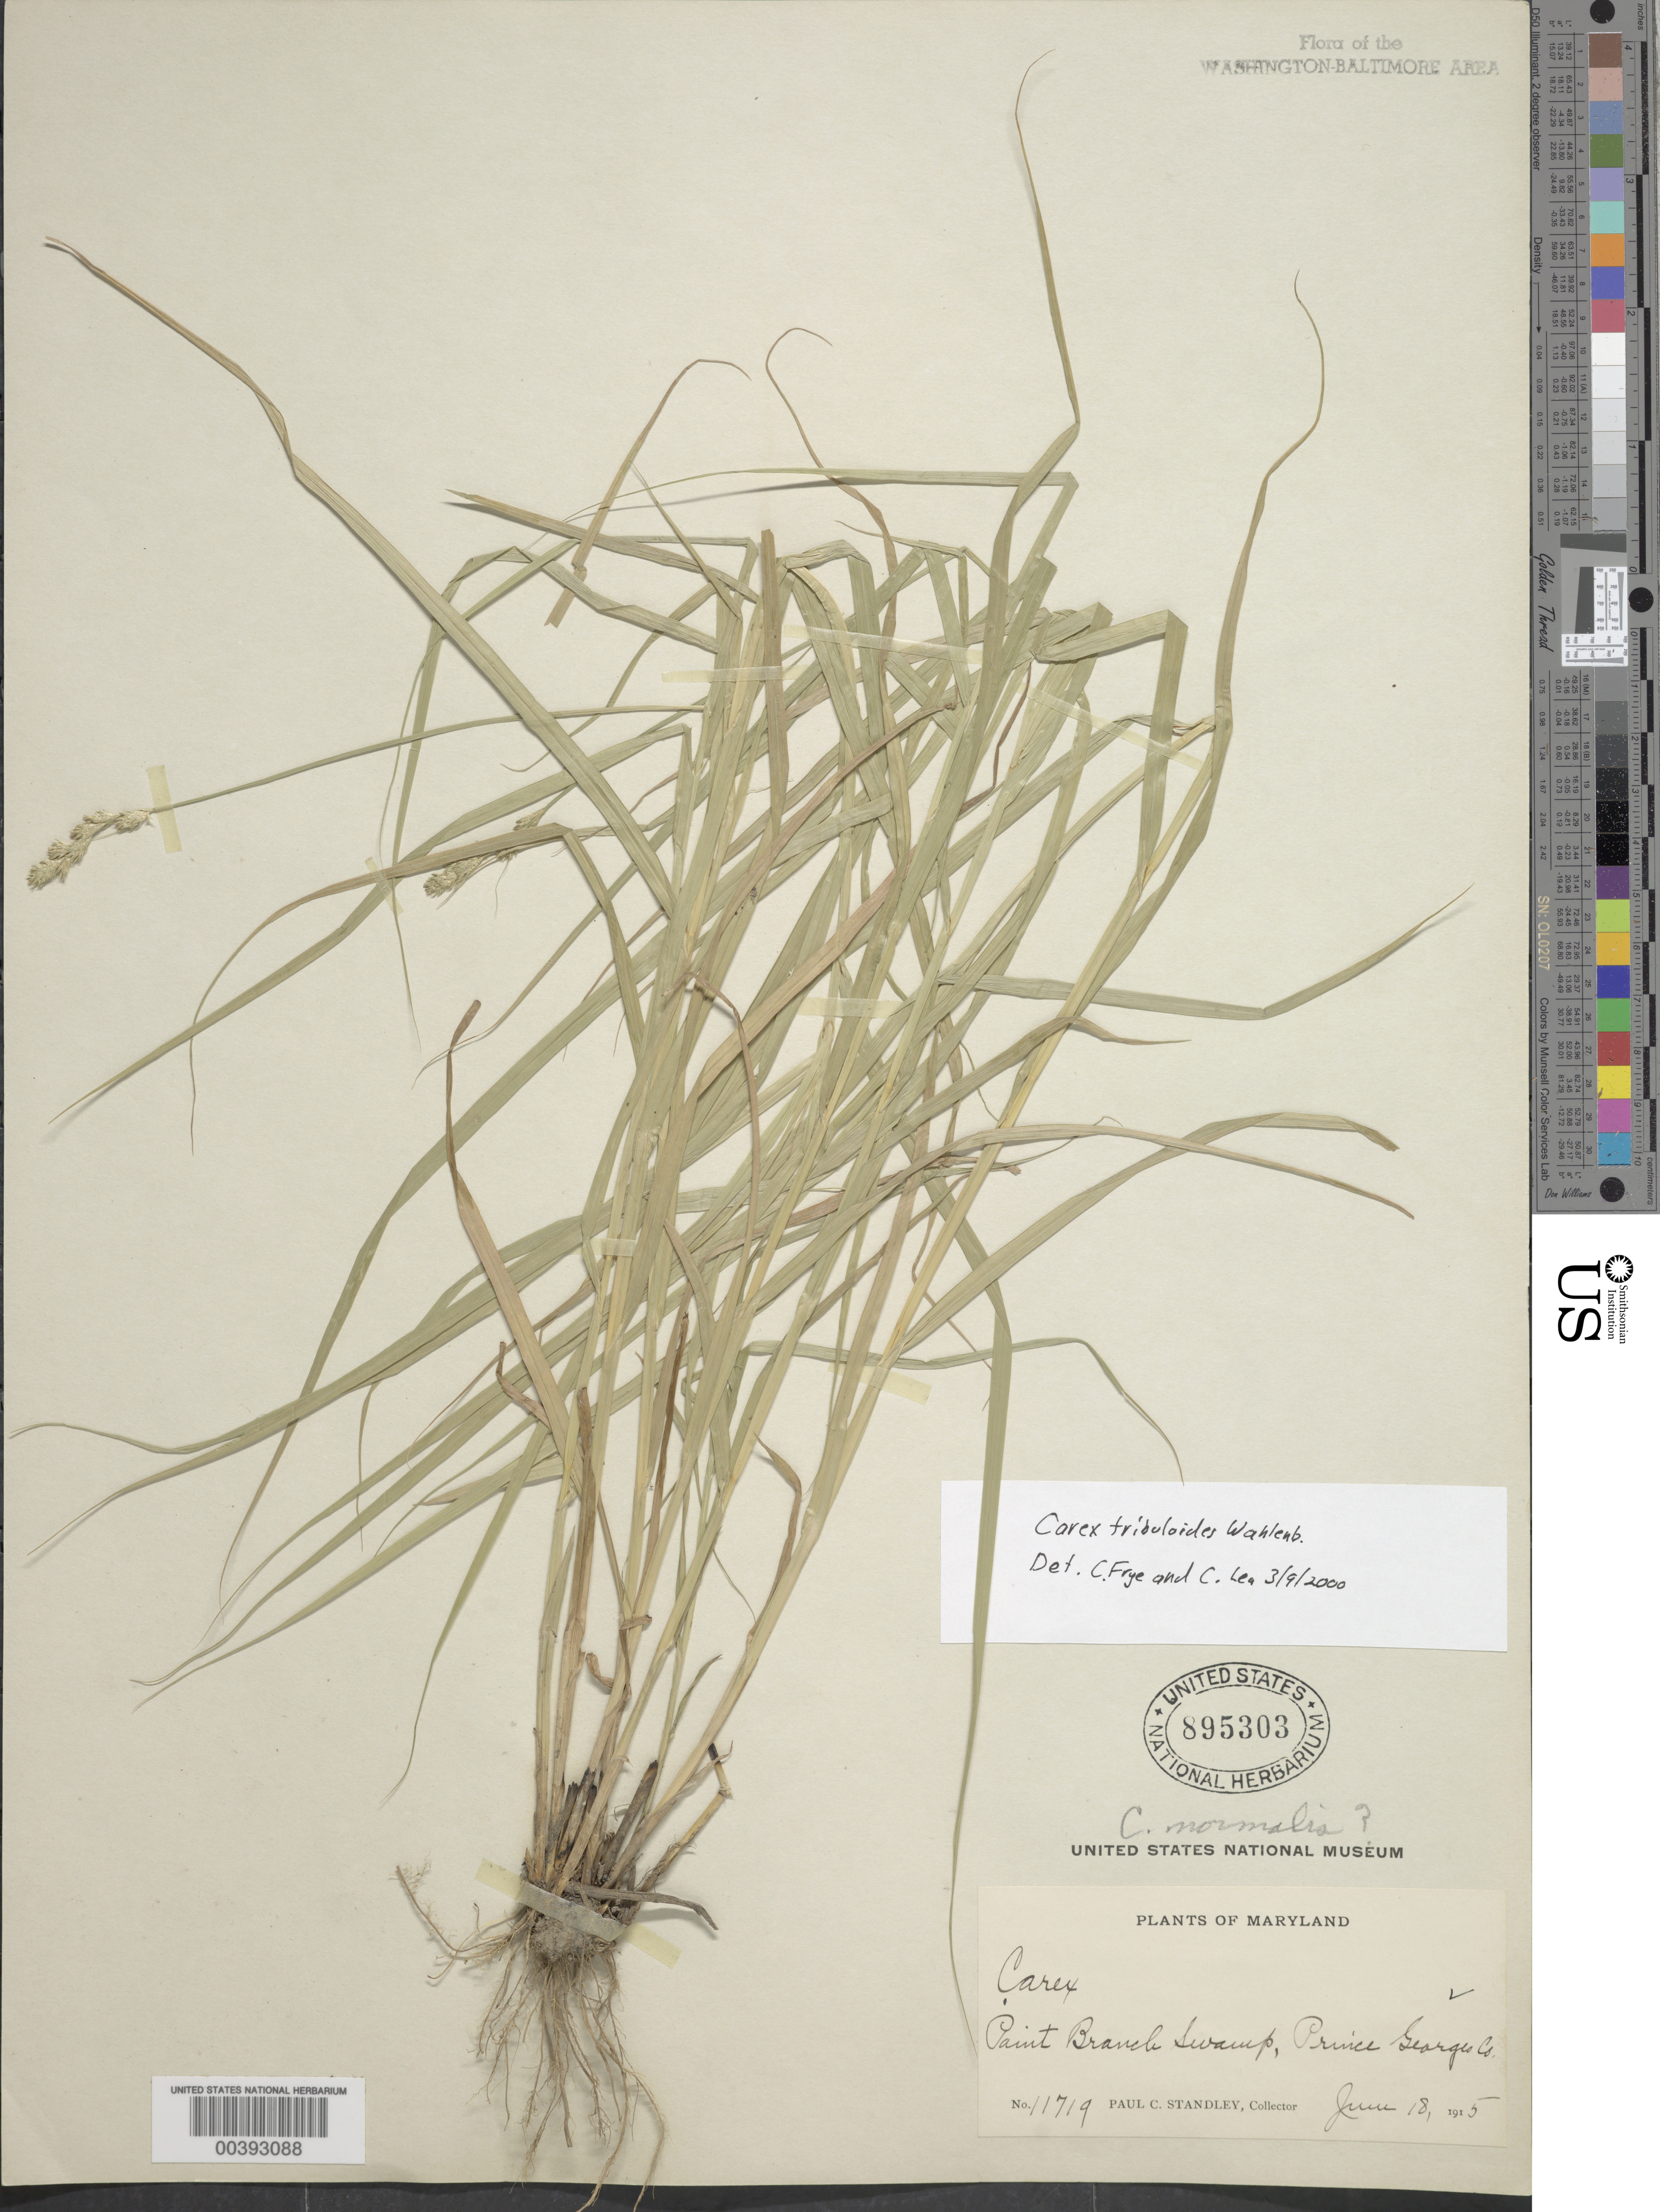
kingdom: Plantae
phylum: Tracheophyta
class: Liliopsida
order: Poales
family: Cyperaceae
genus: Carex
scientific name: Carex tribuloides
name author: Wahlenb.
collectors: P. C. Standley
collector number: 11719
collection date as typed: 18 Jun 1915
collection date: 1915-06-18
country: United States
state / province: Maryland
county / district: Prince George's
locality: Paint Branch Swamp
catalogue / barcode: US 895303